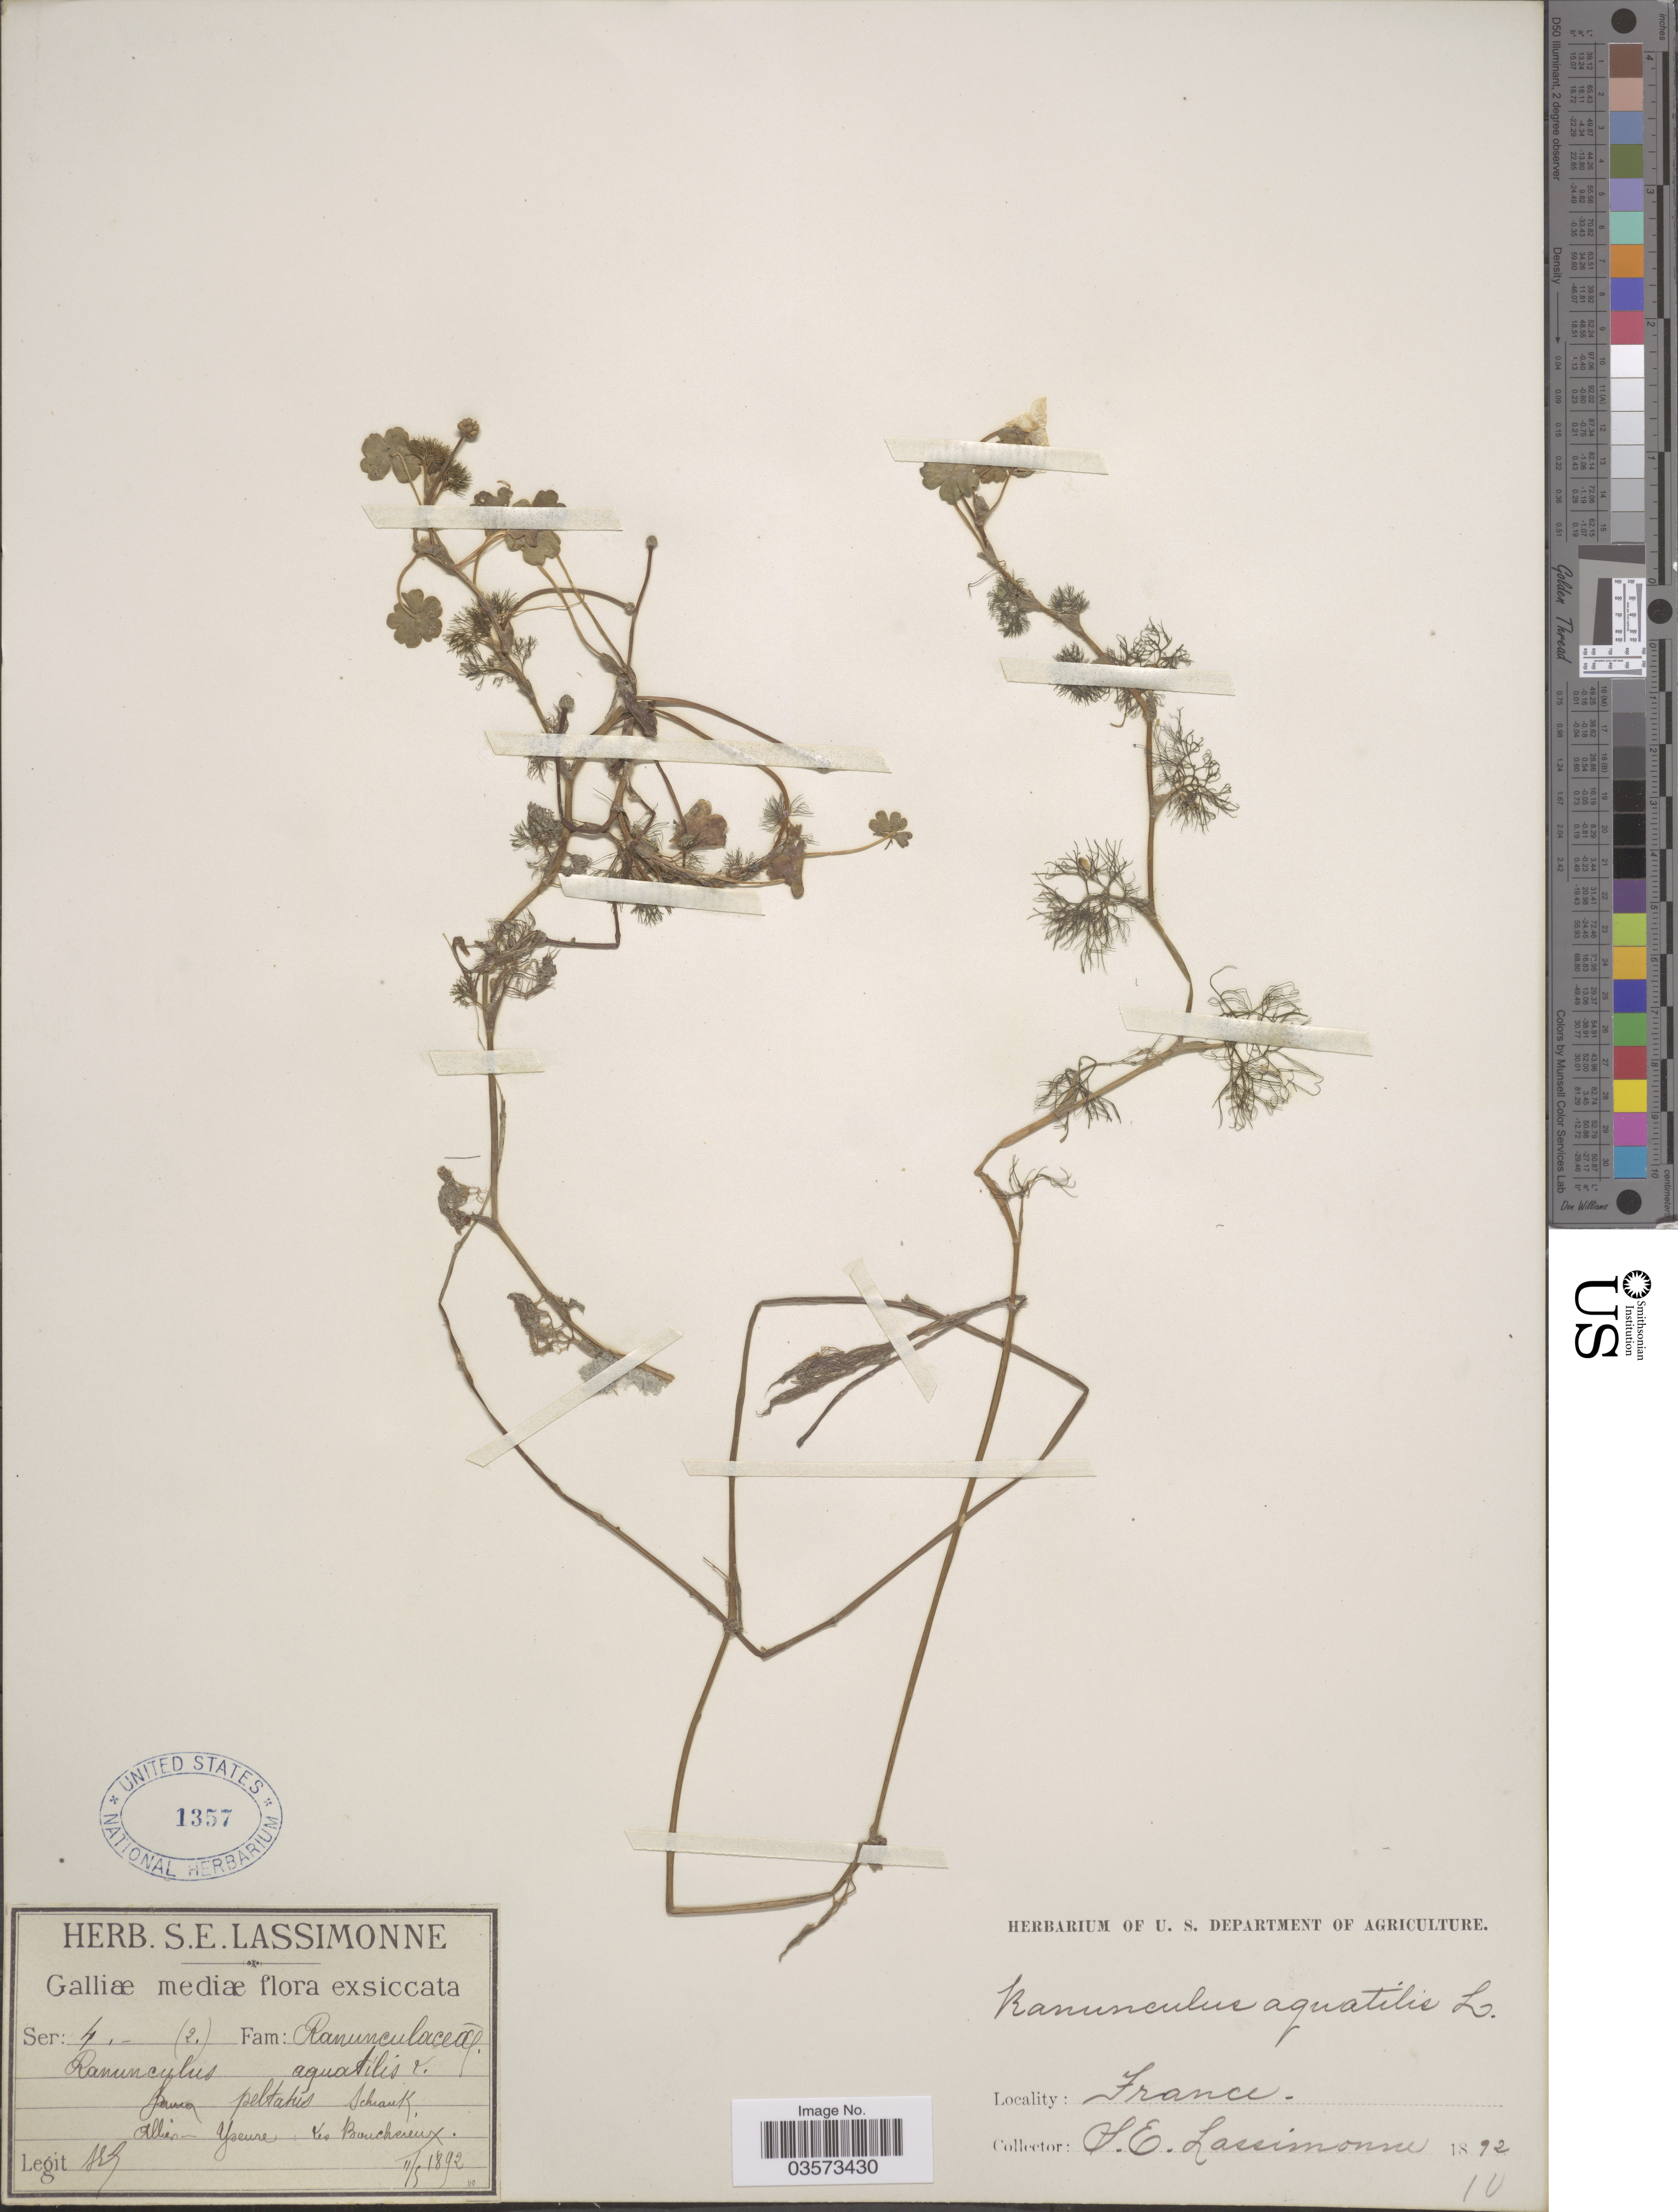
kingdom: Plantae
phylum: Tracheophyta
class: Magnoliopsida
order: Ranunculales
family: Ranunculaceae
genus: Ranunculus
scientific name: Ranunculus aquatilis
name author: L.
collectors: S. Lassimonne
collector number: (2)?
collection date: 1892-05-11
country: France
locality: Galliæ mediæ. Allier - Yseure. Les Bouchereux.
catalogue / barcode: US 1357